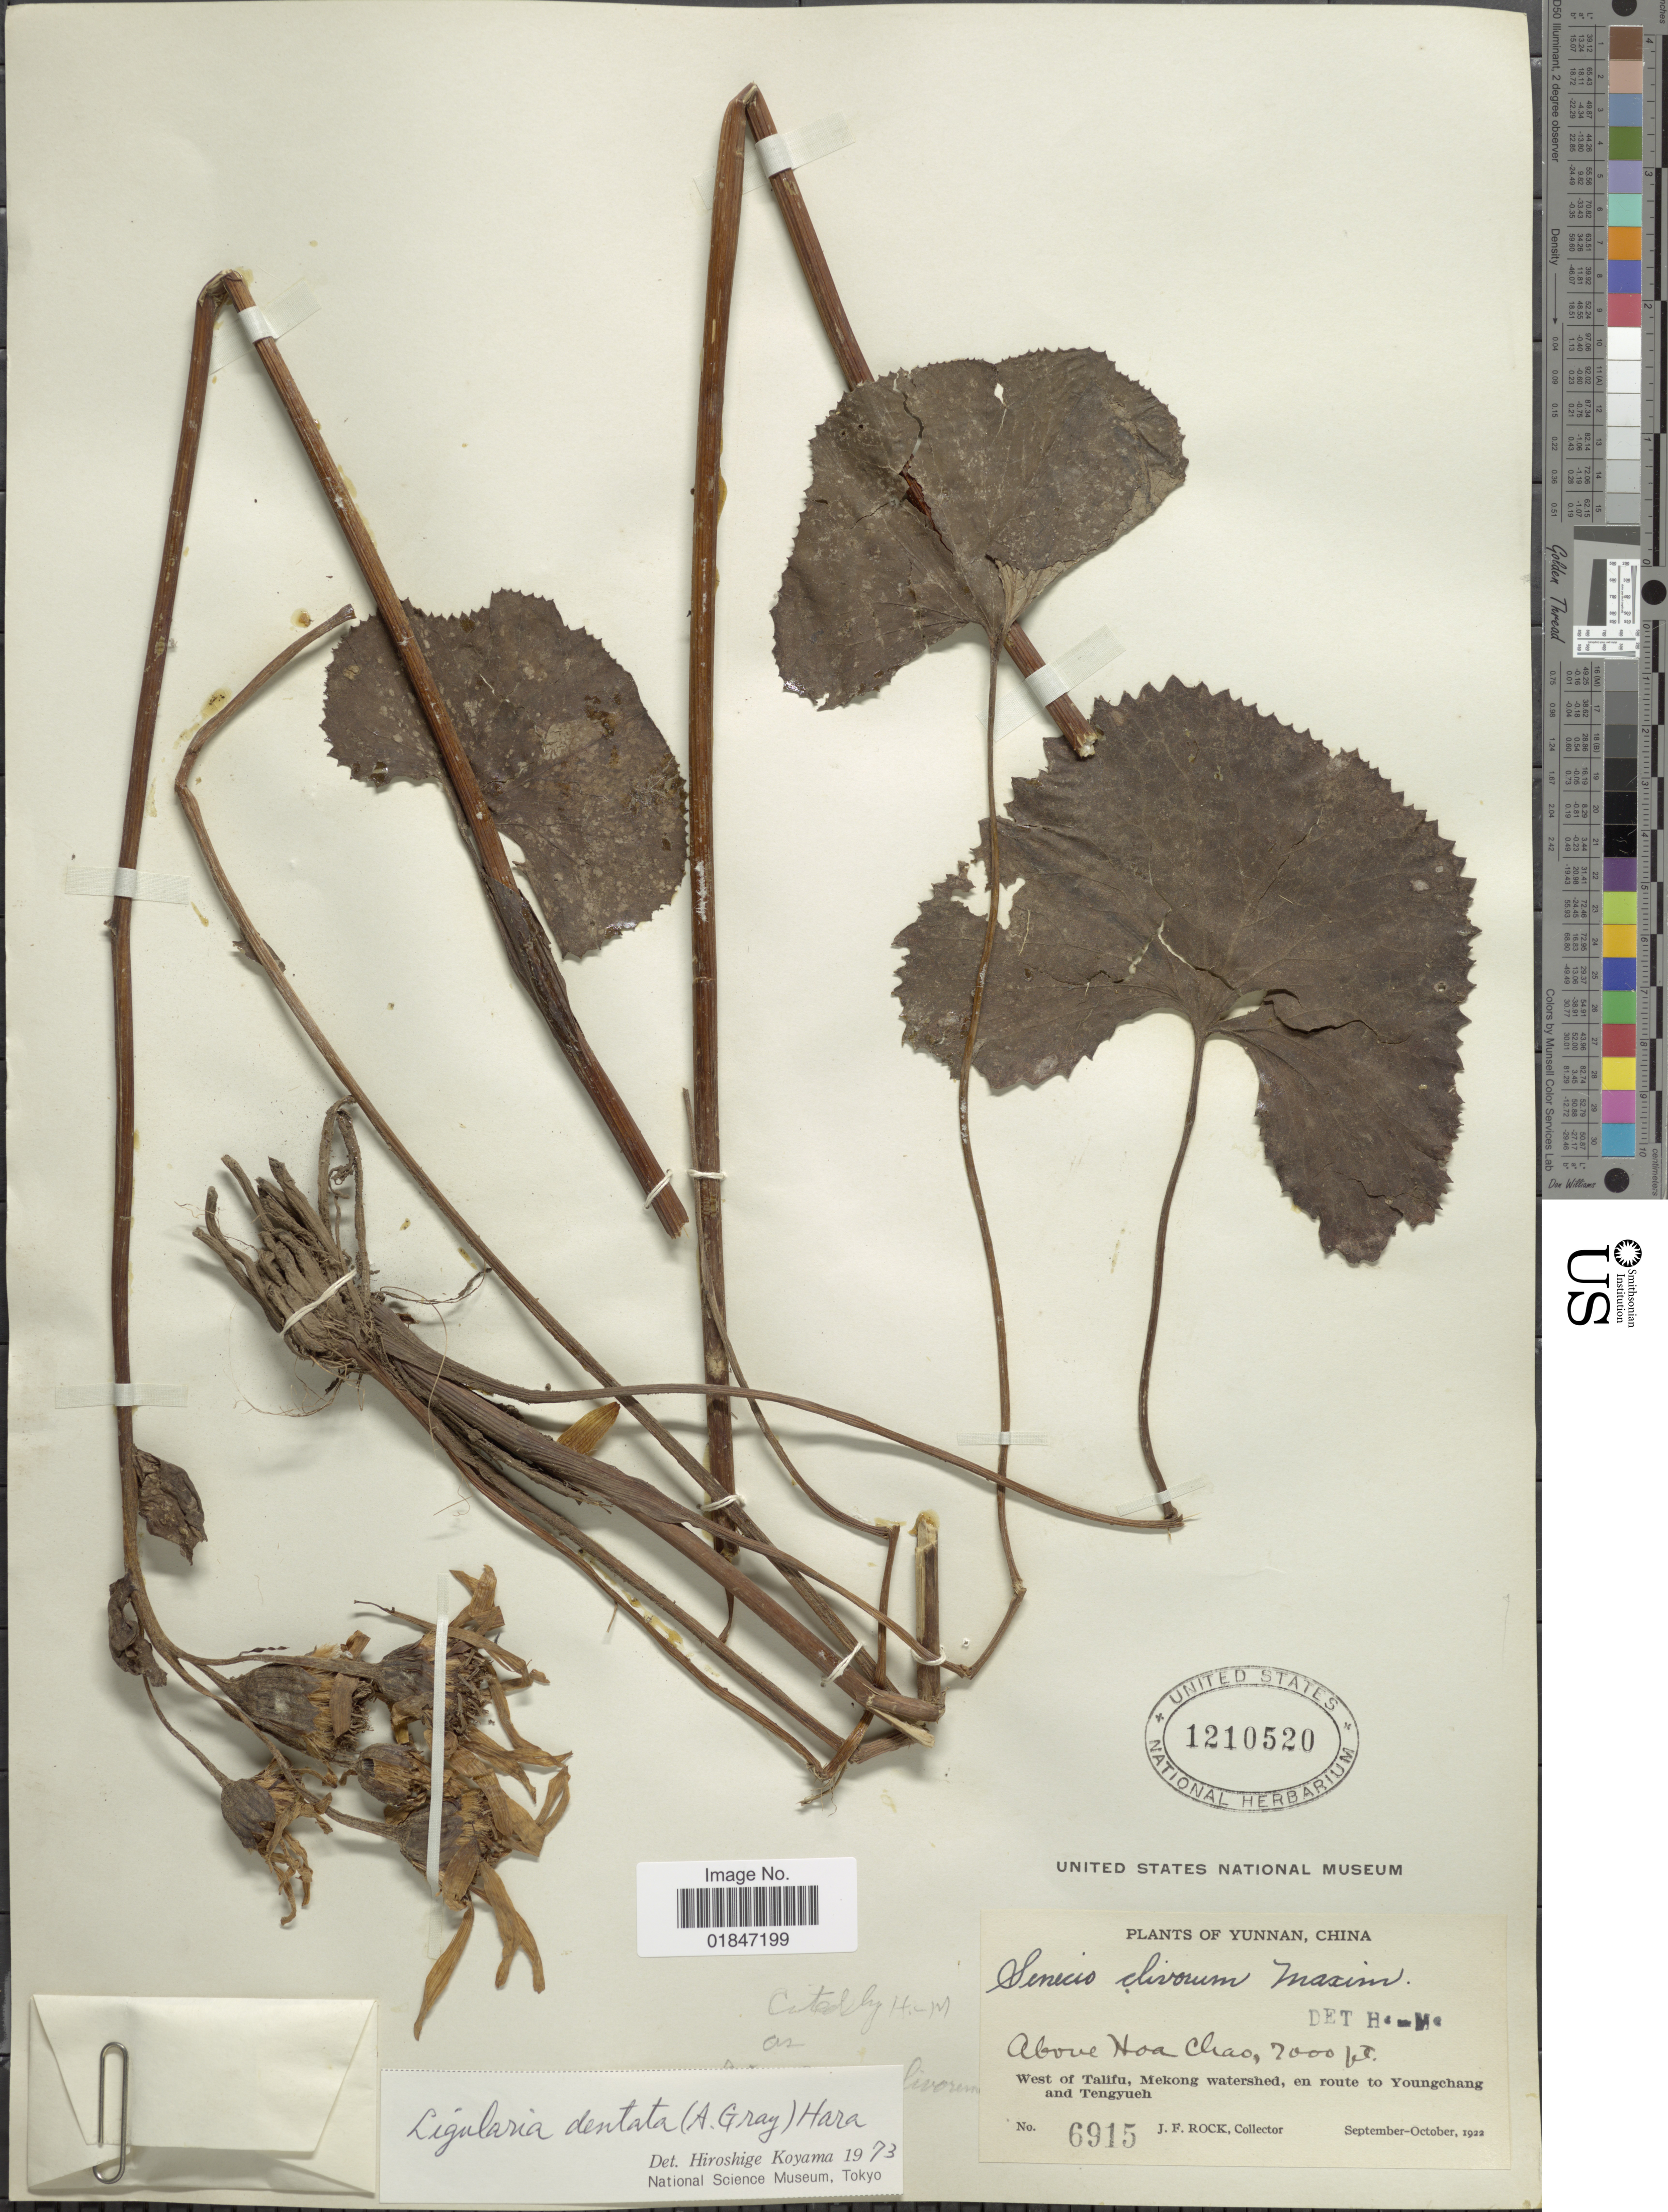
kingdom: Plantae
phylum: Tracheophyta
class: Magnoliopsida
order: Asterales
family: Asteraceae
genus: Ligularia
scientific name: Ligularia dentata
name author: (A. Gray) H. Hara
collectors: J. Rock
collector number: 6915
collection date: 1922-09/1922-10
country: China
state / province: Yunnan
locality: Yunnan, China. Above Hoa Chao, West of Talifu, Mekong watershed, en route to Youngchang and Tengyueh.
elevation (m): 2134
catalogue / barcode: US 1210520